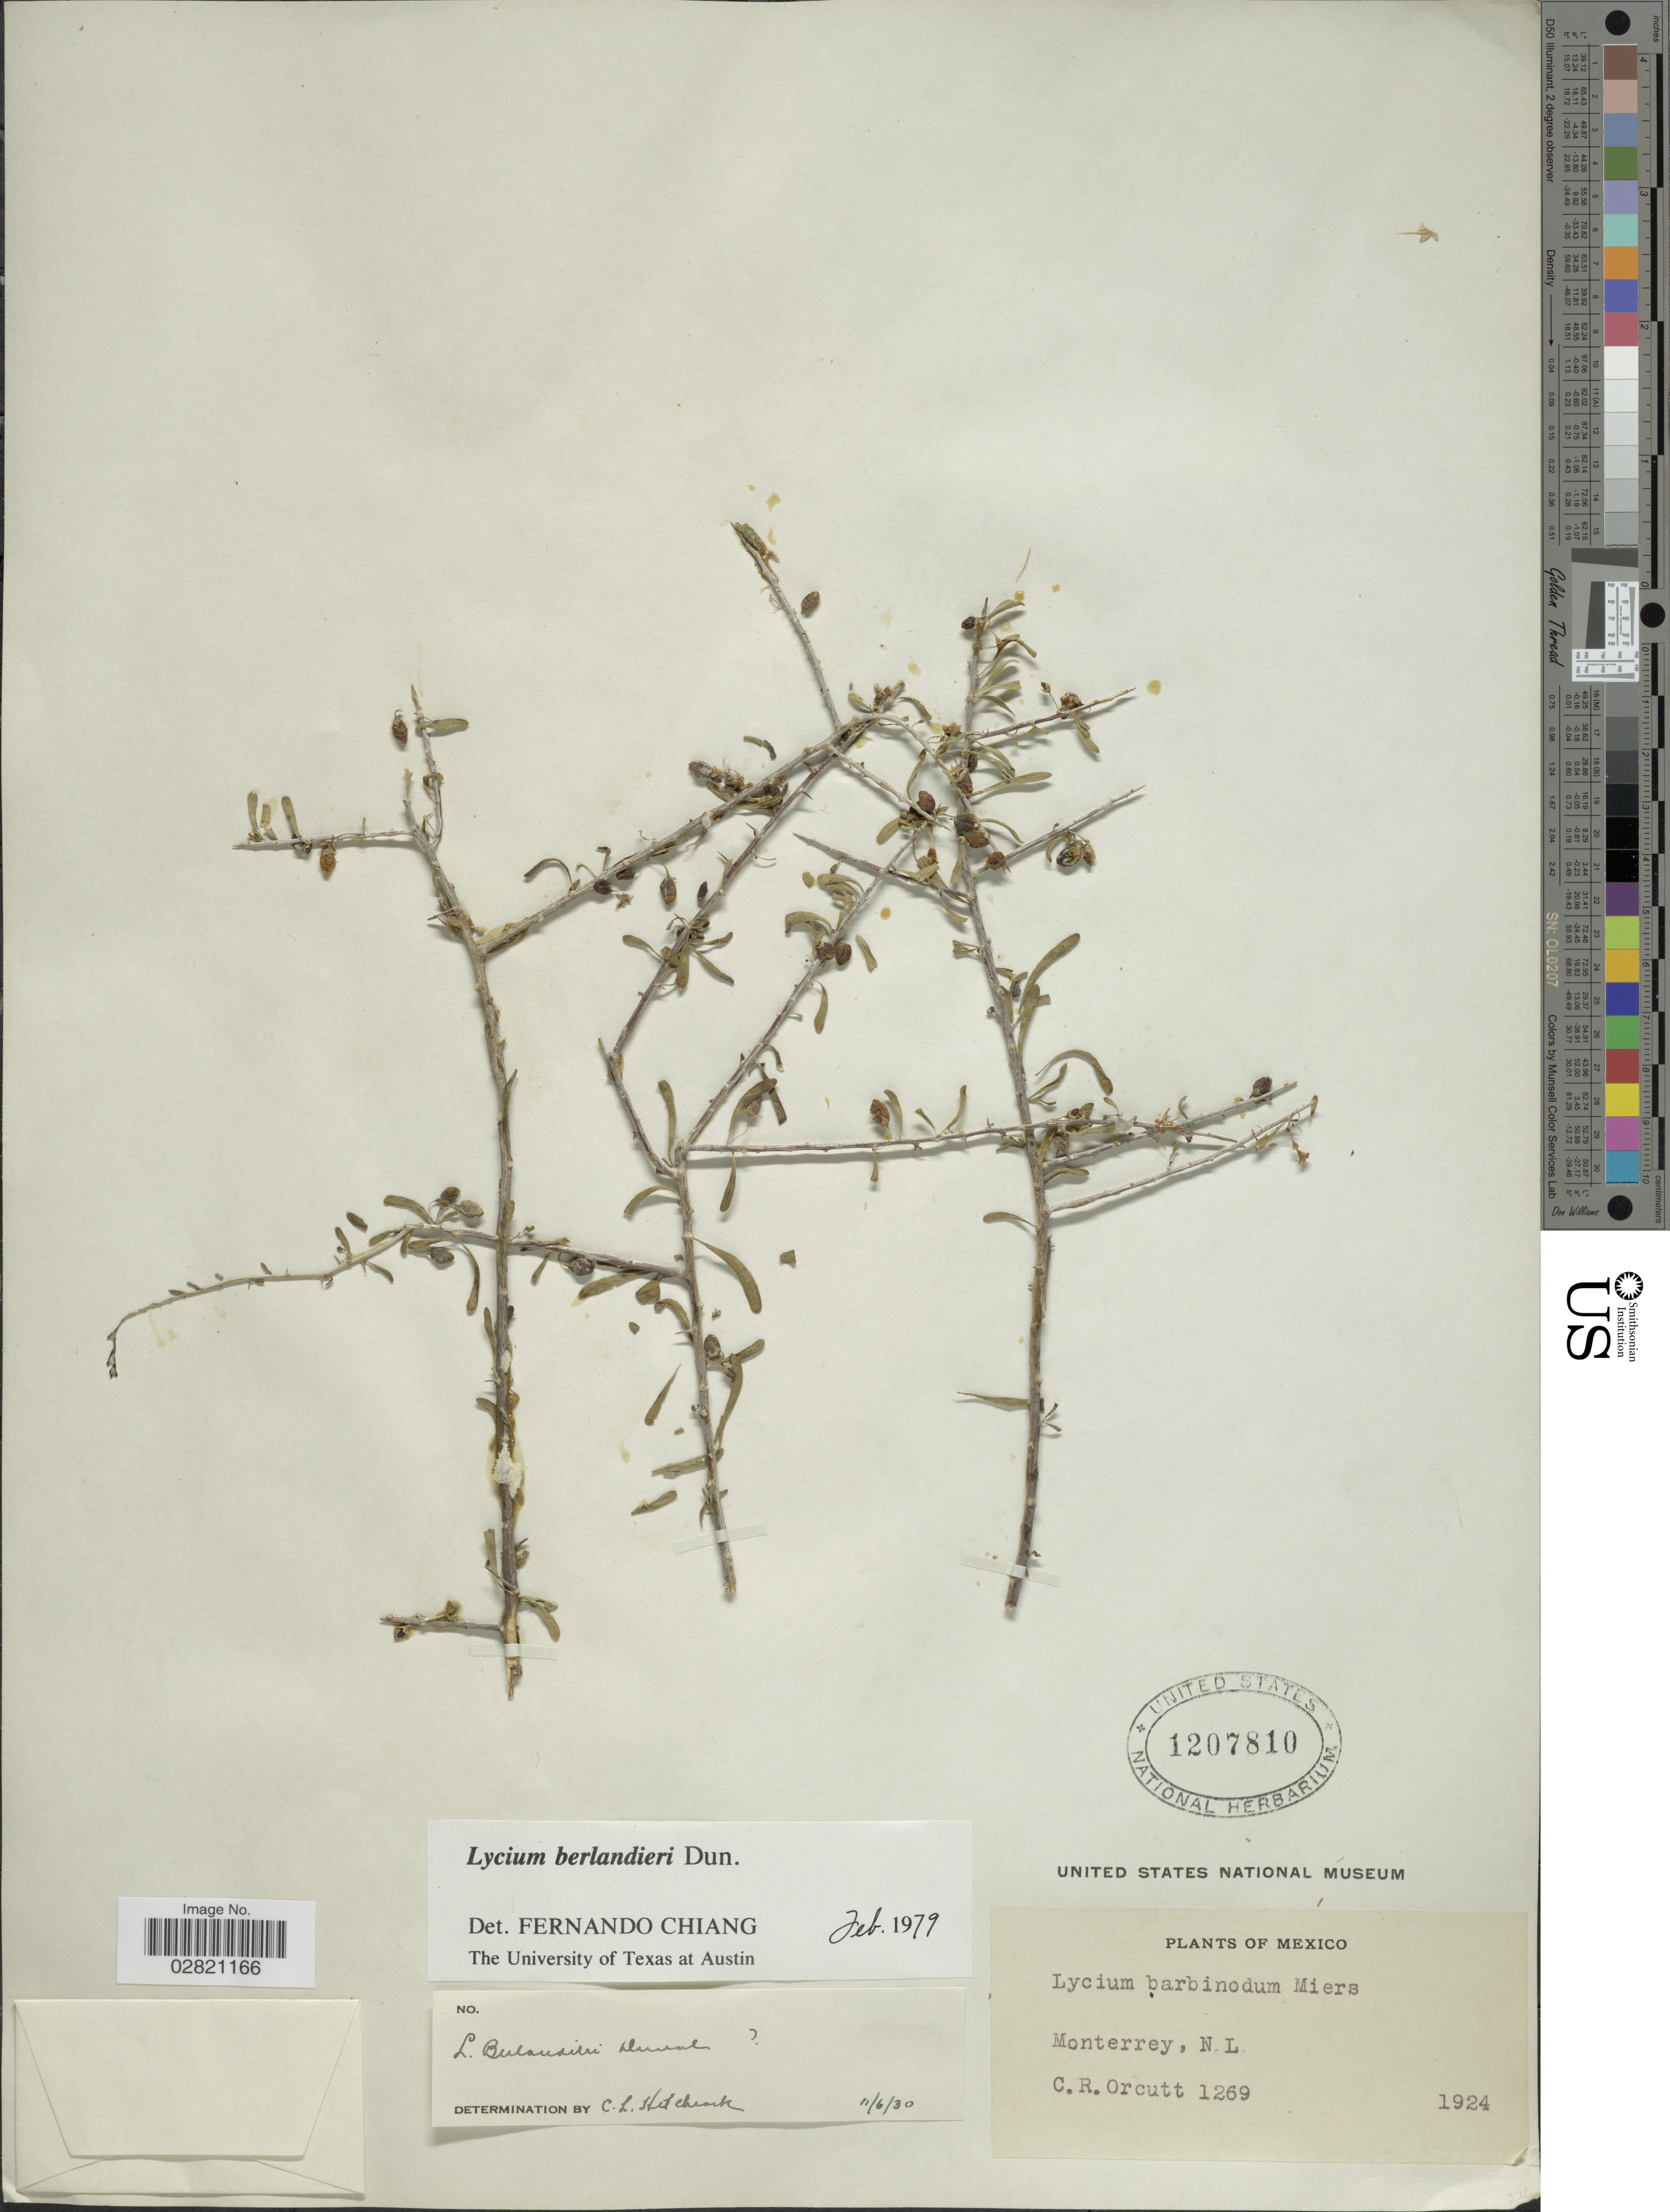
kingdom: Plantae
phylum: Tracheophyta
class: Magnoliopsida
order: Solanales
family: Solanaceae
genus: Lycium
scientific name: Lycium berlandieri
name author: Dunal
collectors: C. R. Orcutt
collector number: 1269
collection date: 1924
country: Mexico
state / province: Nuevo León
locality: Monterrey. N.L.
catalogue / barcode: US 1207810